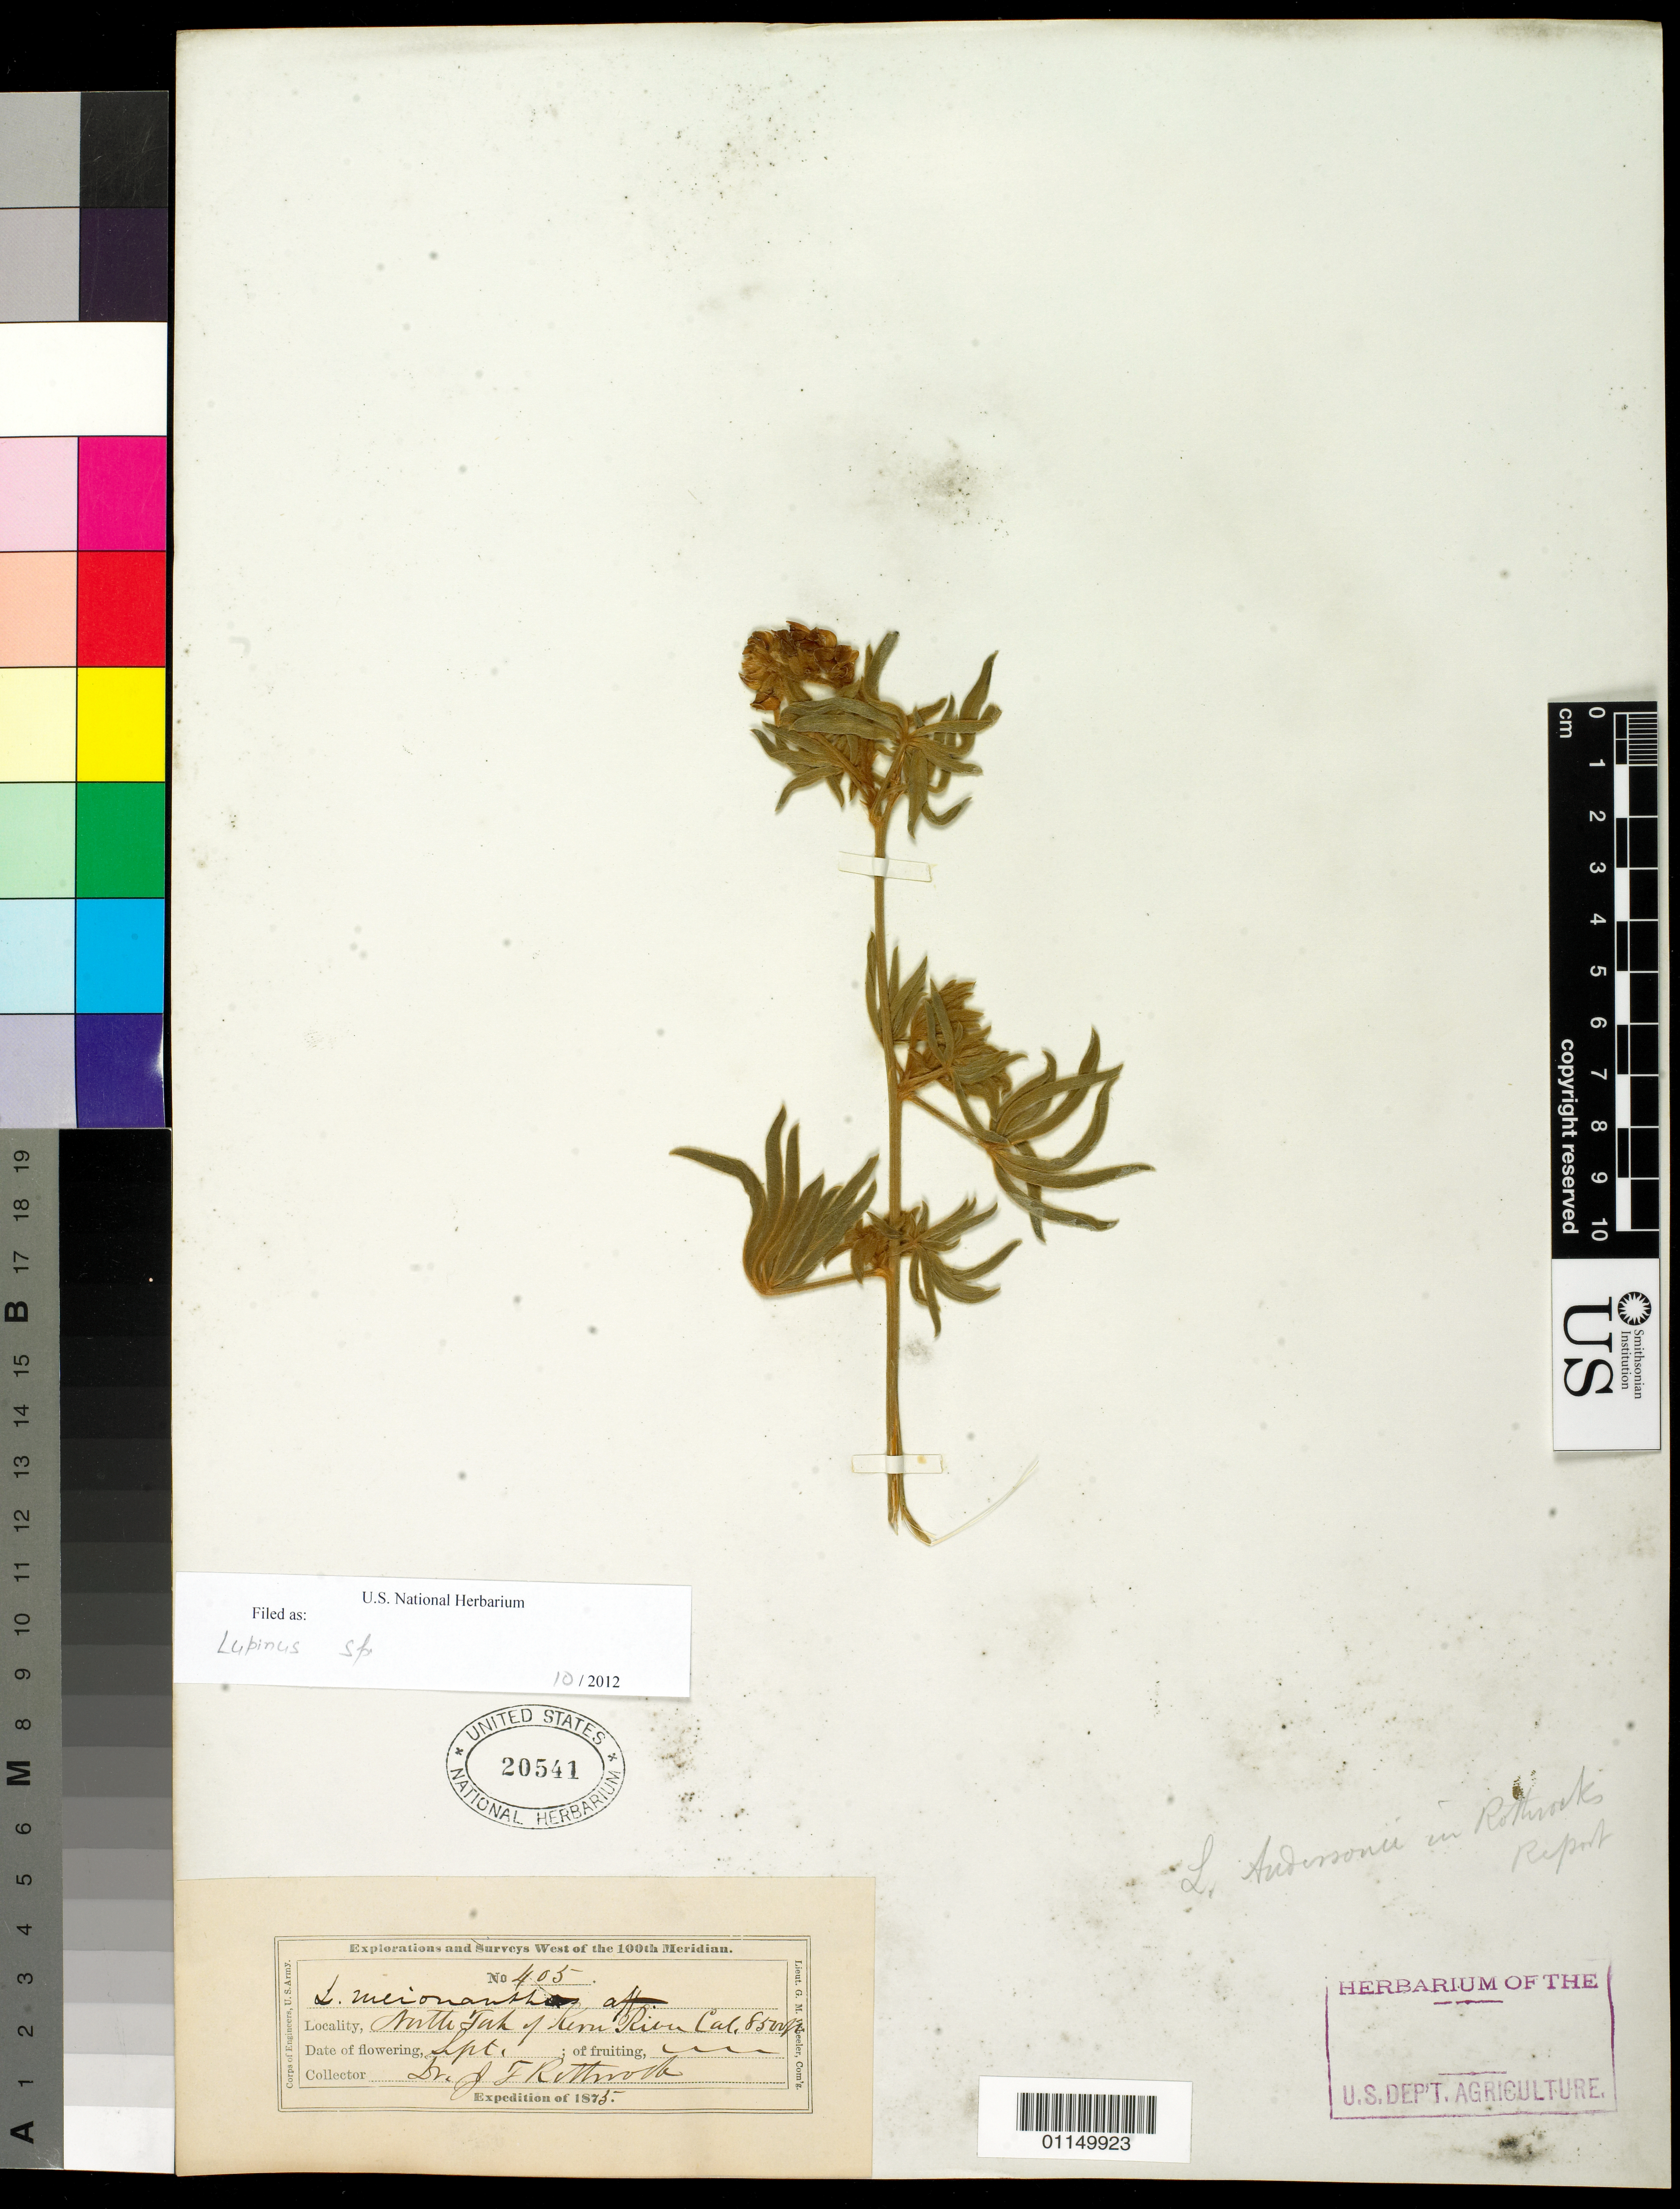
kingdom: Plantae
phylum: Tracheophyta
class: Magnoliopsida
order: Fabales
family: Fabaceae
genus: Lupinus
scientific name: Lupinus sp.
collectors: J. T. Rothrock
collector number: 405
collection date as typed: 1875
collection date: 1875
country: United States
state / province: California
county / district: Kern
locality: North Fork of Kern River.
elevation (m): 2591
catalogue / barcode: US 20541